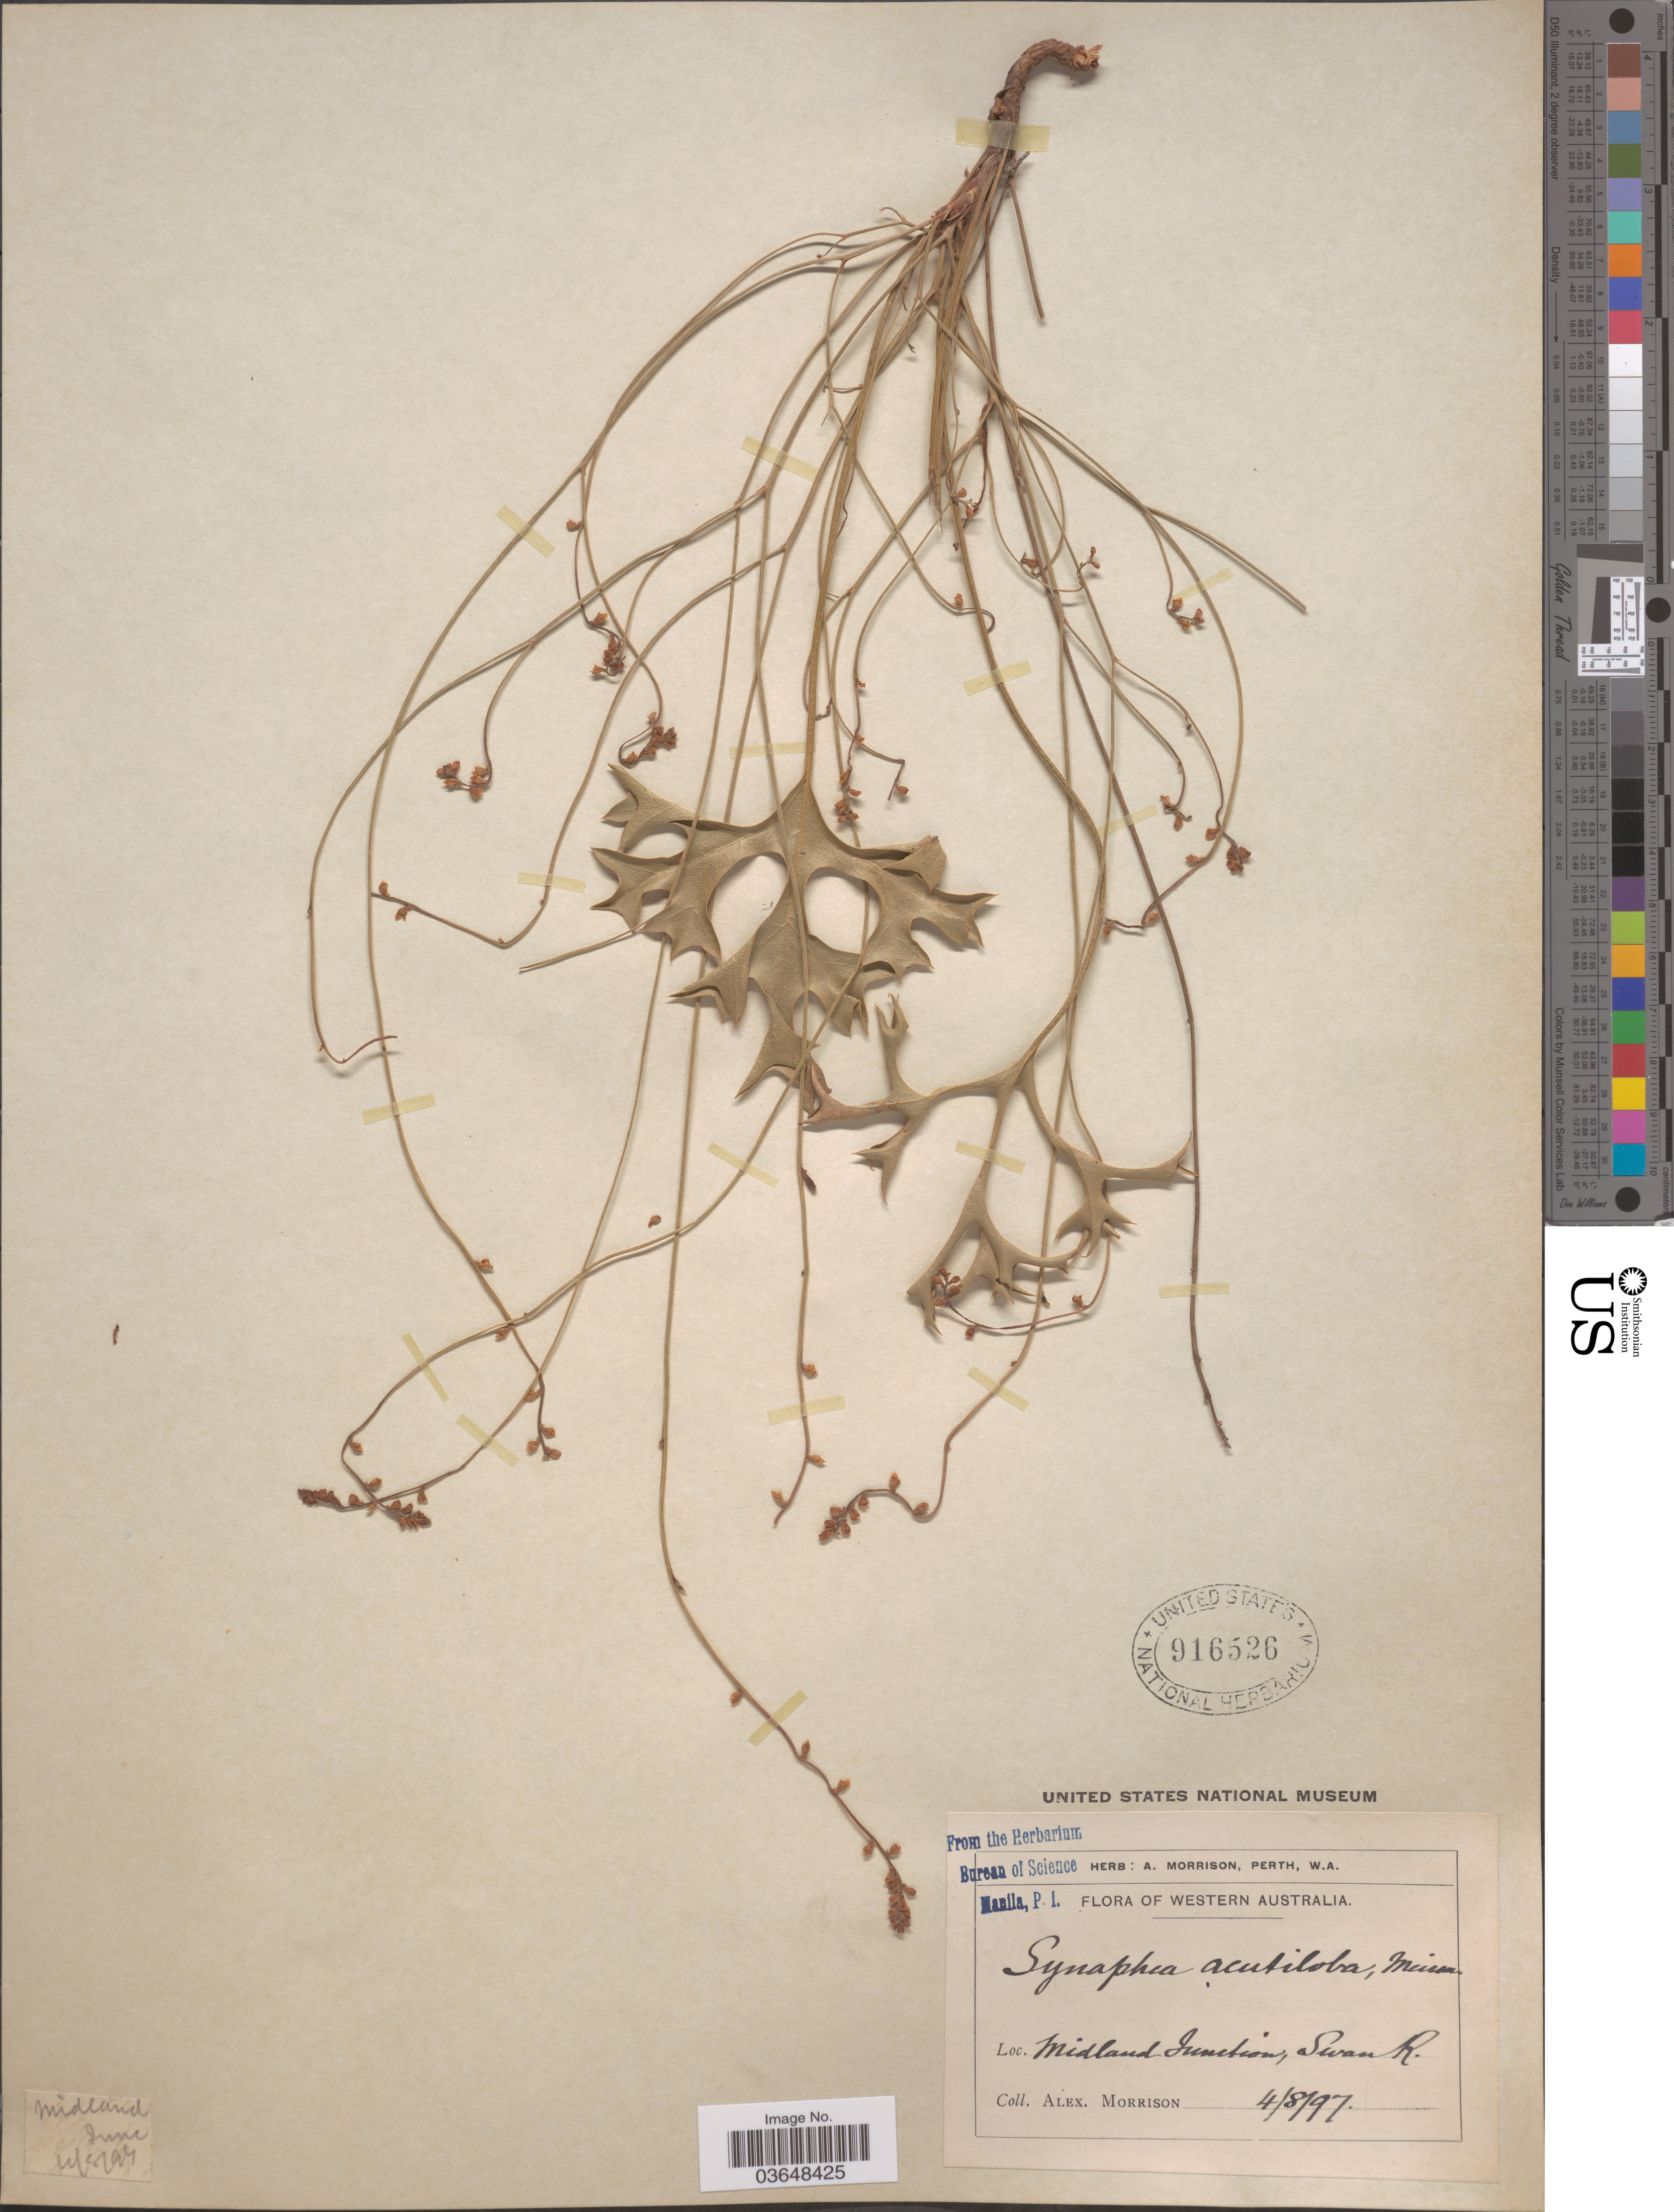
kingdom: Plantae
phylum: Tracheophyta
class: Magnoliopsida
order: Proteales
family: Proteaceae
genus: Synaphea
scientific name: Synaphea acutiloba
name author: Meisn.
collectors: A. Morrison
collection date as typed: Transcribed d/m/y: 4/8/97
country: Australia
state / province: Western Australia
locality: Midland Junction, Swan R.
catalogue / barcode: US 916526